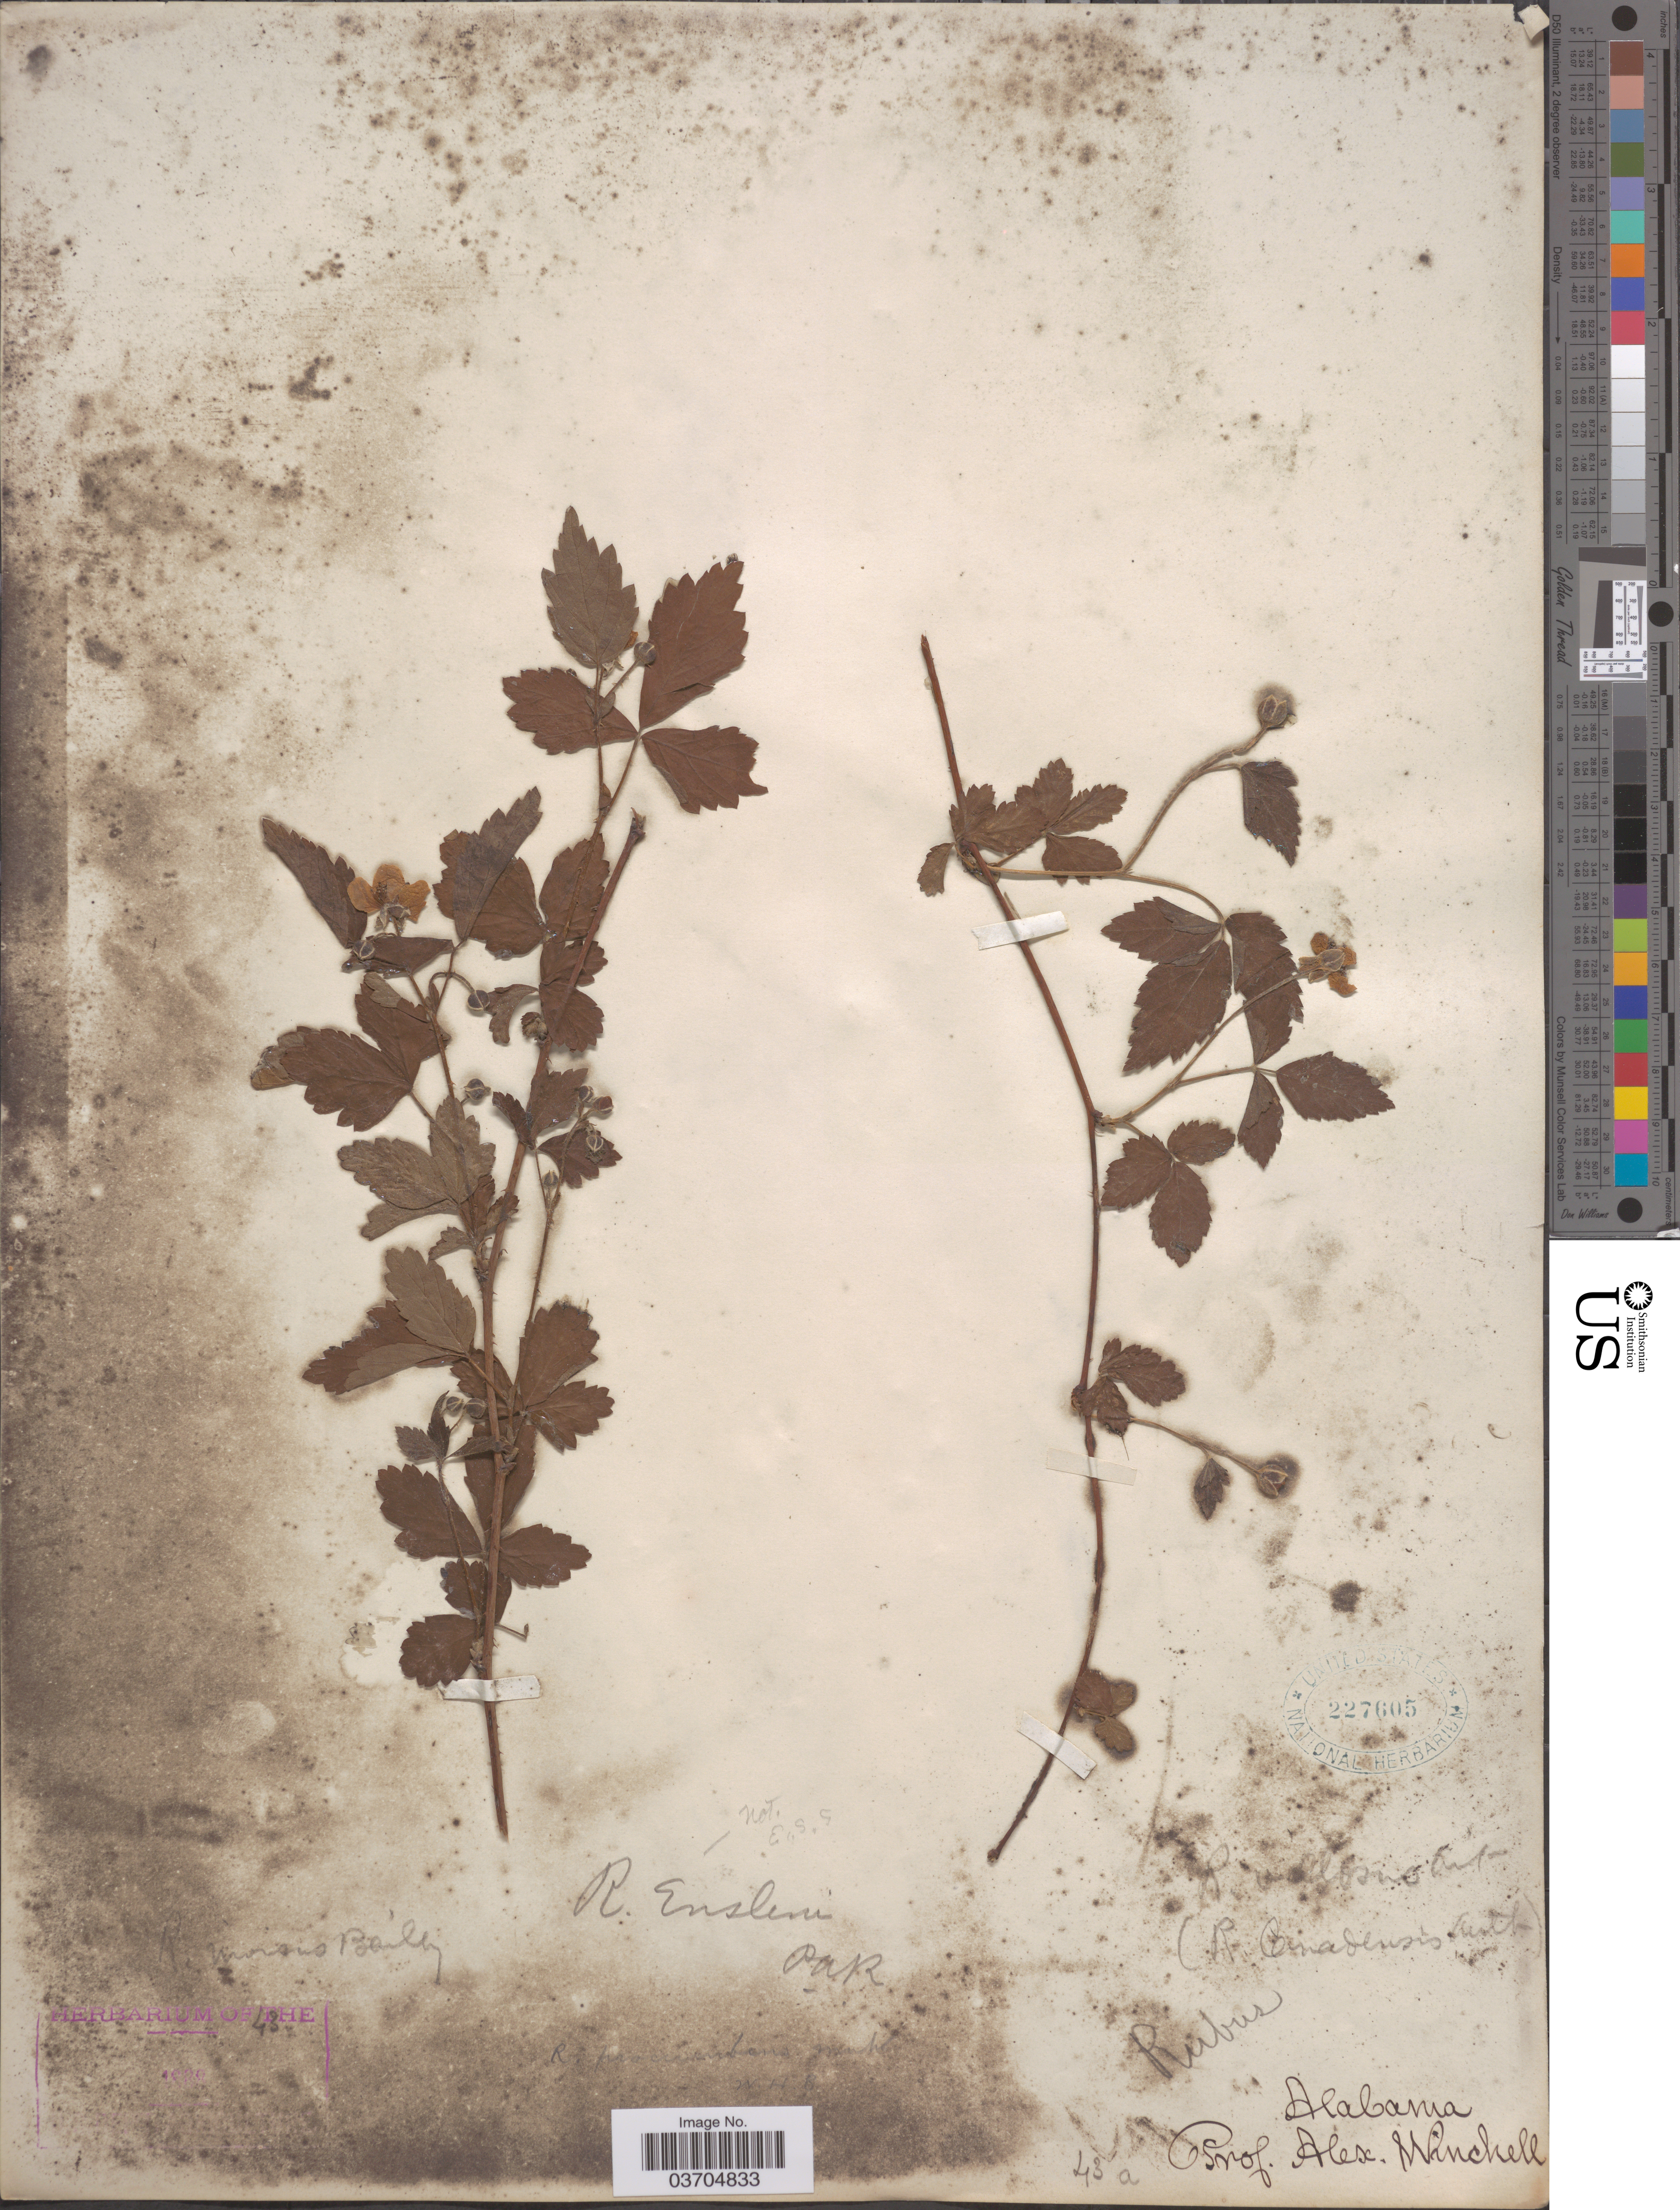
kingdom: Plantae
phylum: Tracheophyta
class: Magnoliopsida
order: Rosales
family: Rosaceae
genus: Rubus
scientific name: Rubus enslenii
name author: Tratt.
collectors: A. Winchell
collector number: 43a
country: United States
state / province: Alabama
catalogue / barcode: US 227605